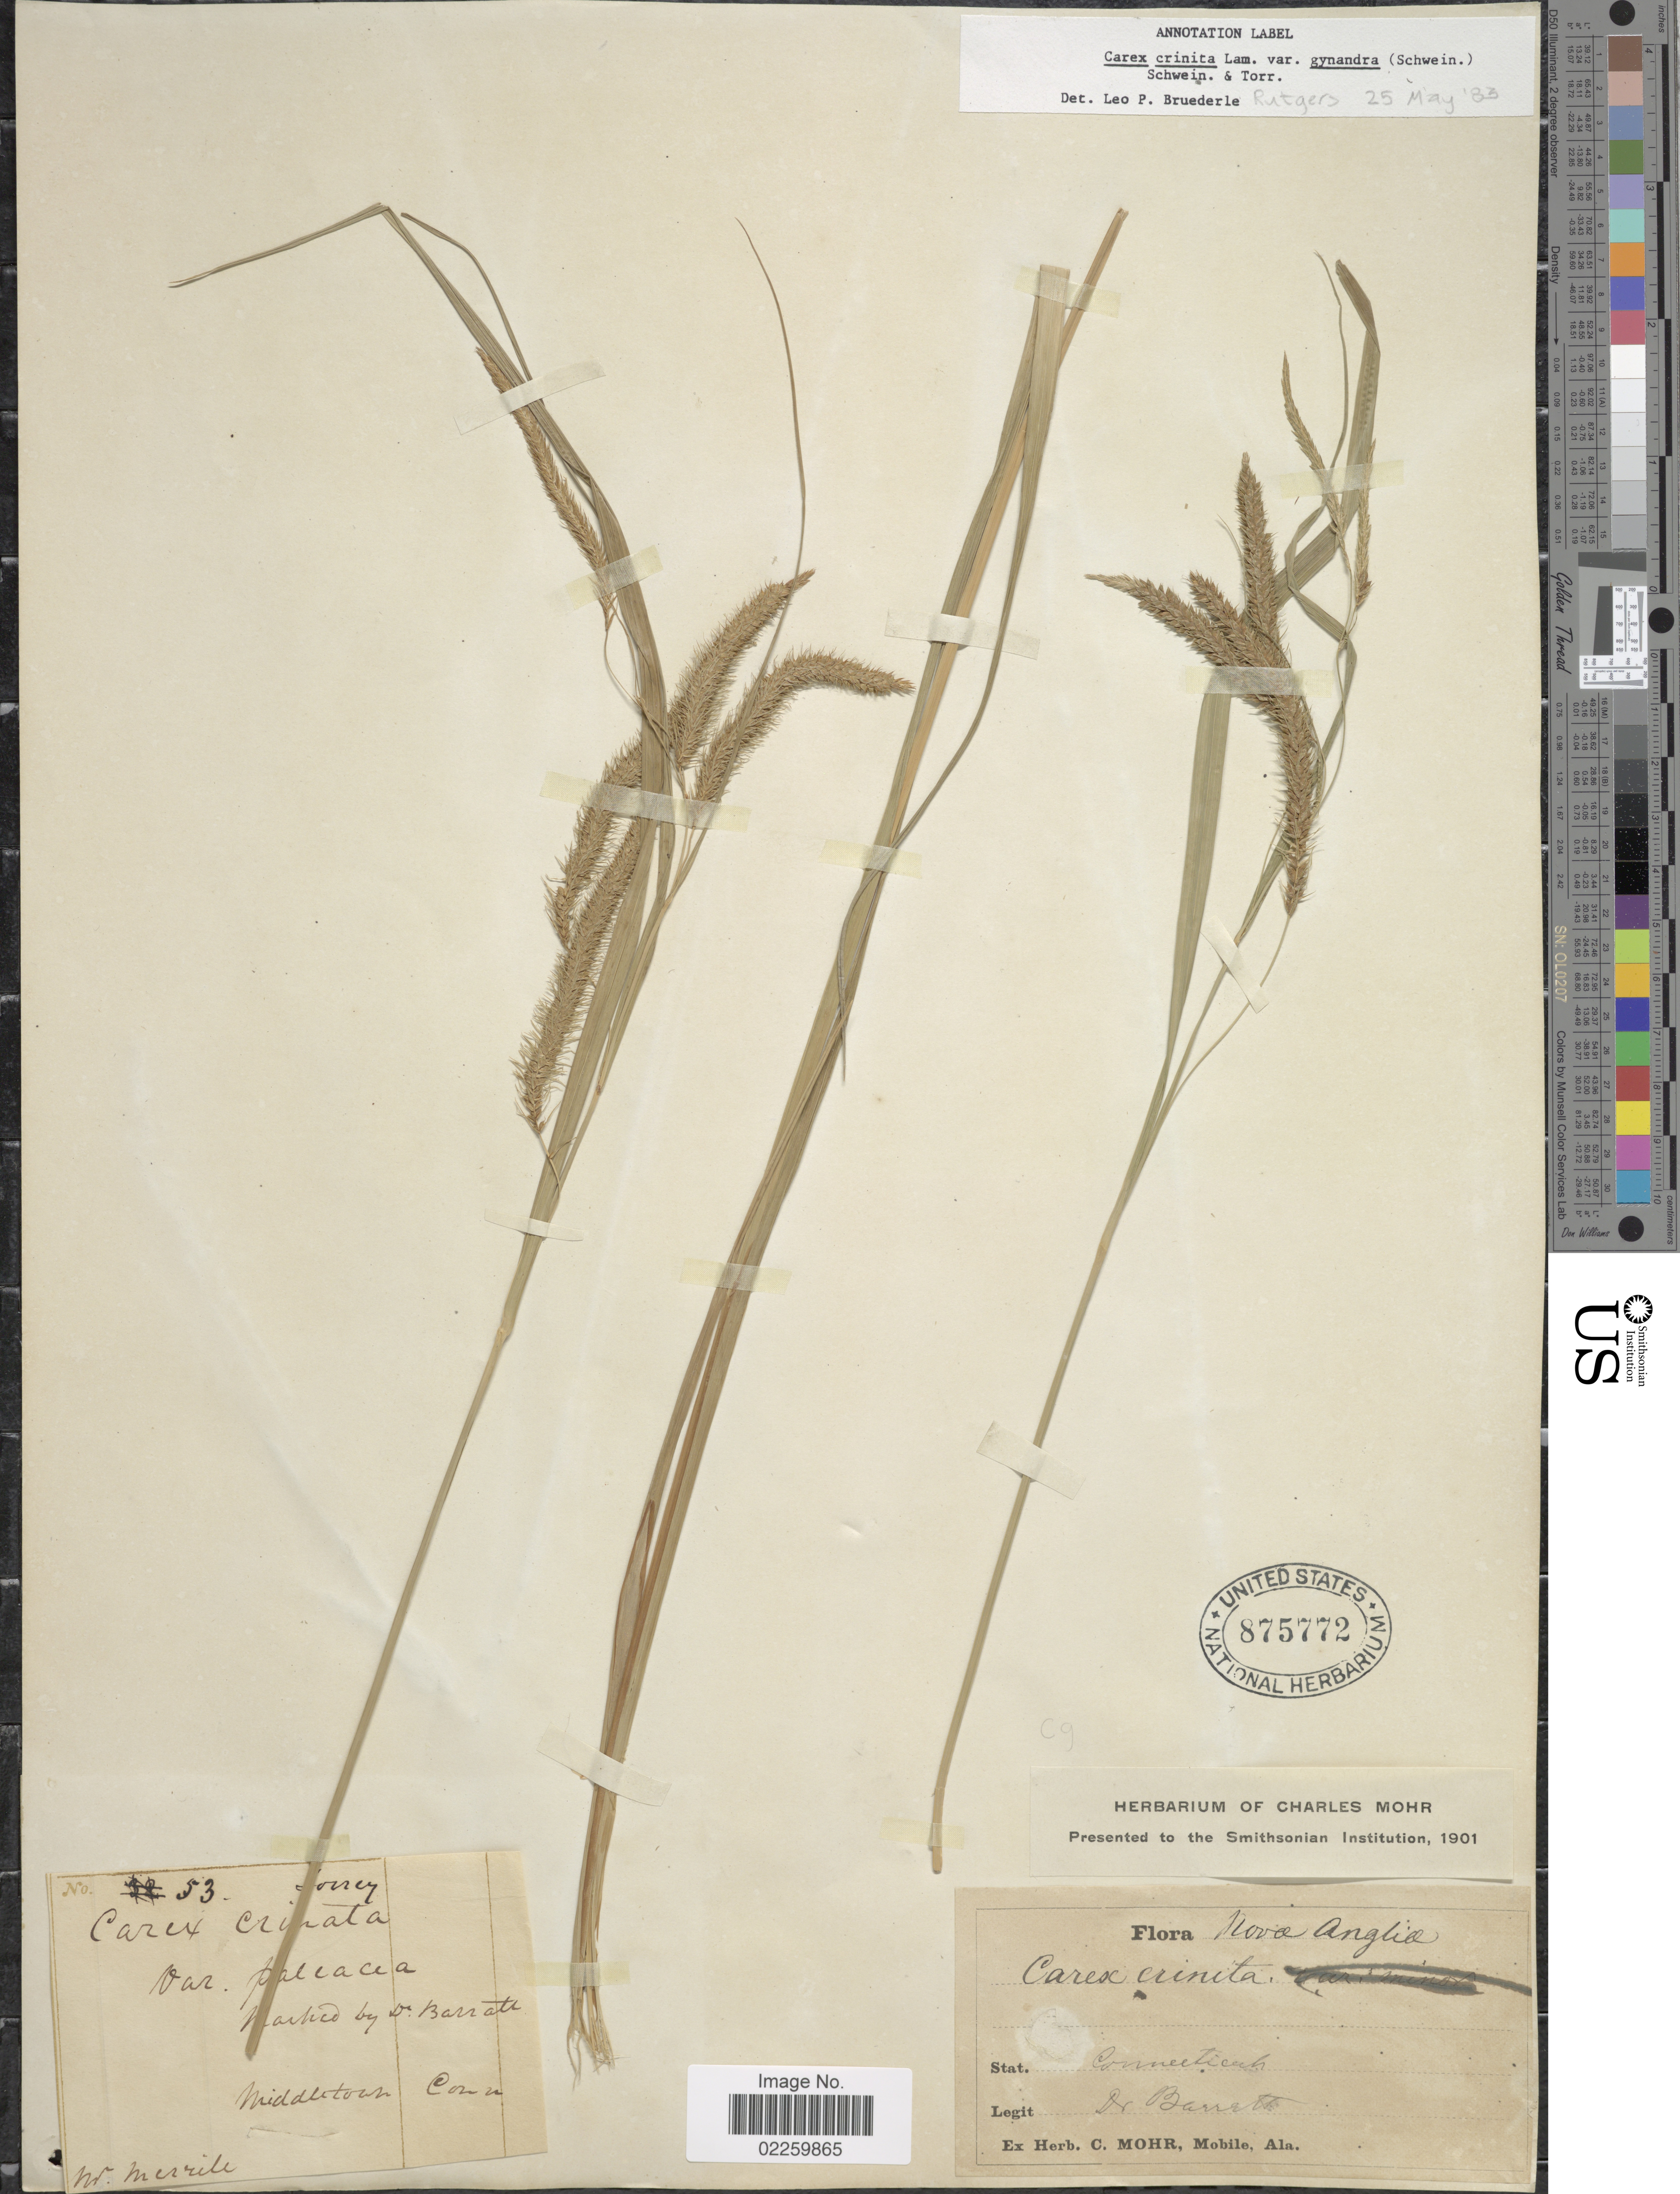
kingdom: Plantae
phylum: Tracheophyta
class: Liliopsida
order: Poales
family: Cyperaceae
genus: Carex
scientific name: Carex crinita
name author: Lam.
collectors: Barratt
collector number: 53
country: United States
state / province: Connecticut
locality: Nova Anglia, Middletown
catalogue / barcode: US 875772